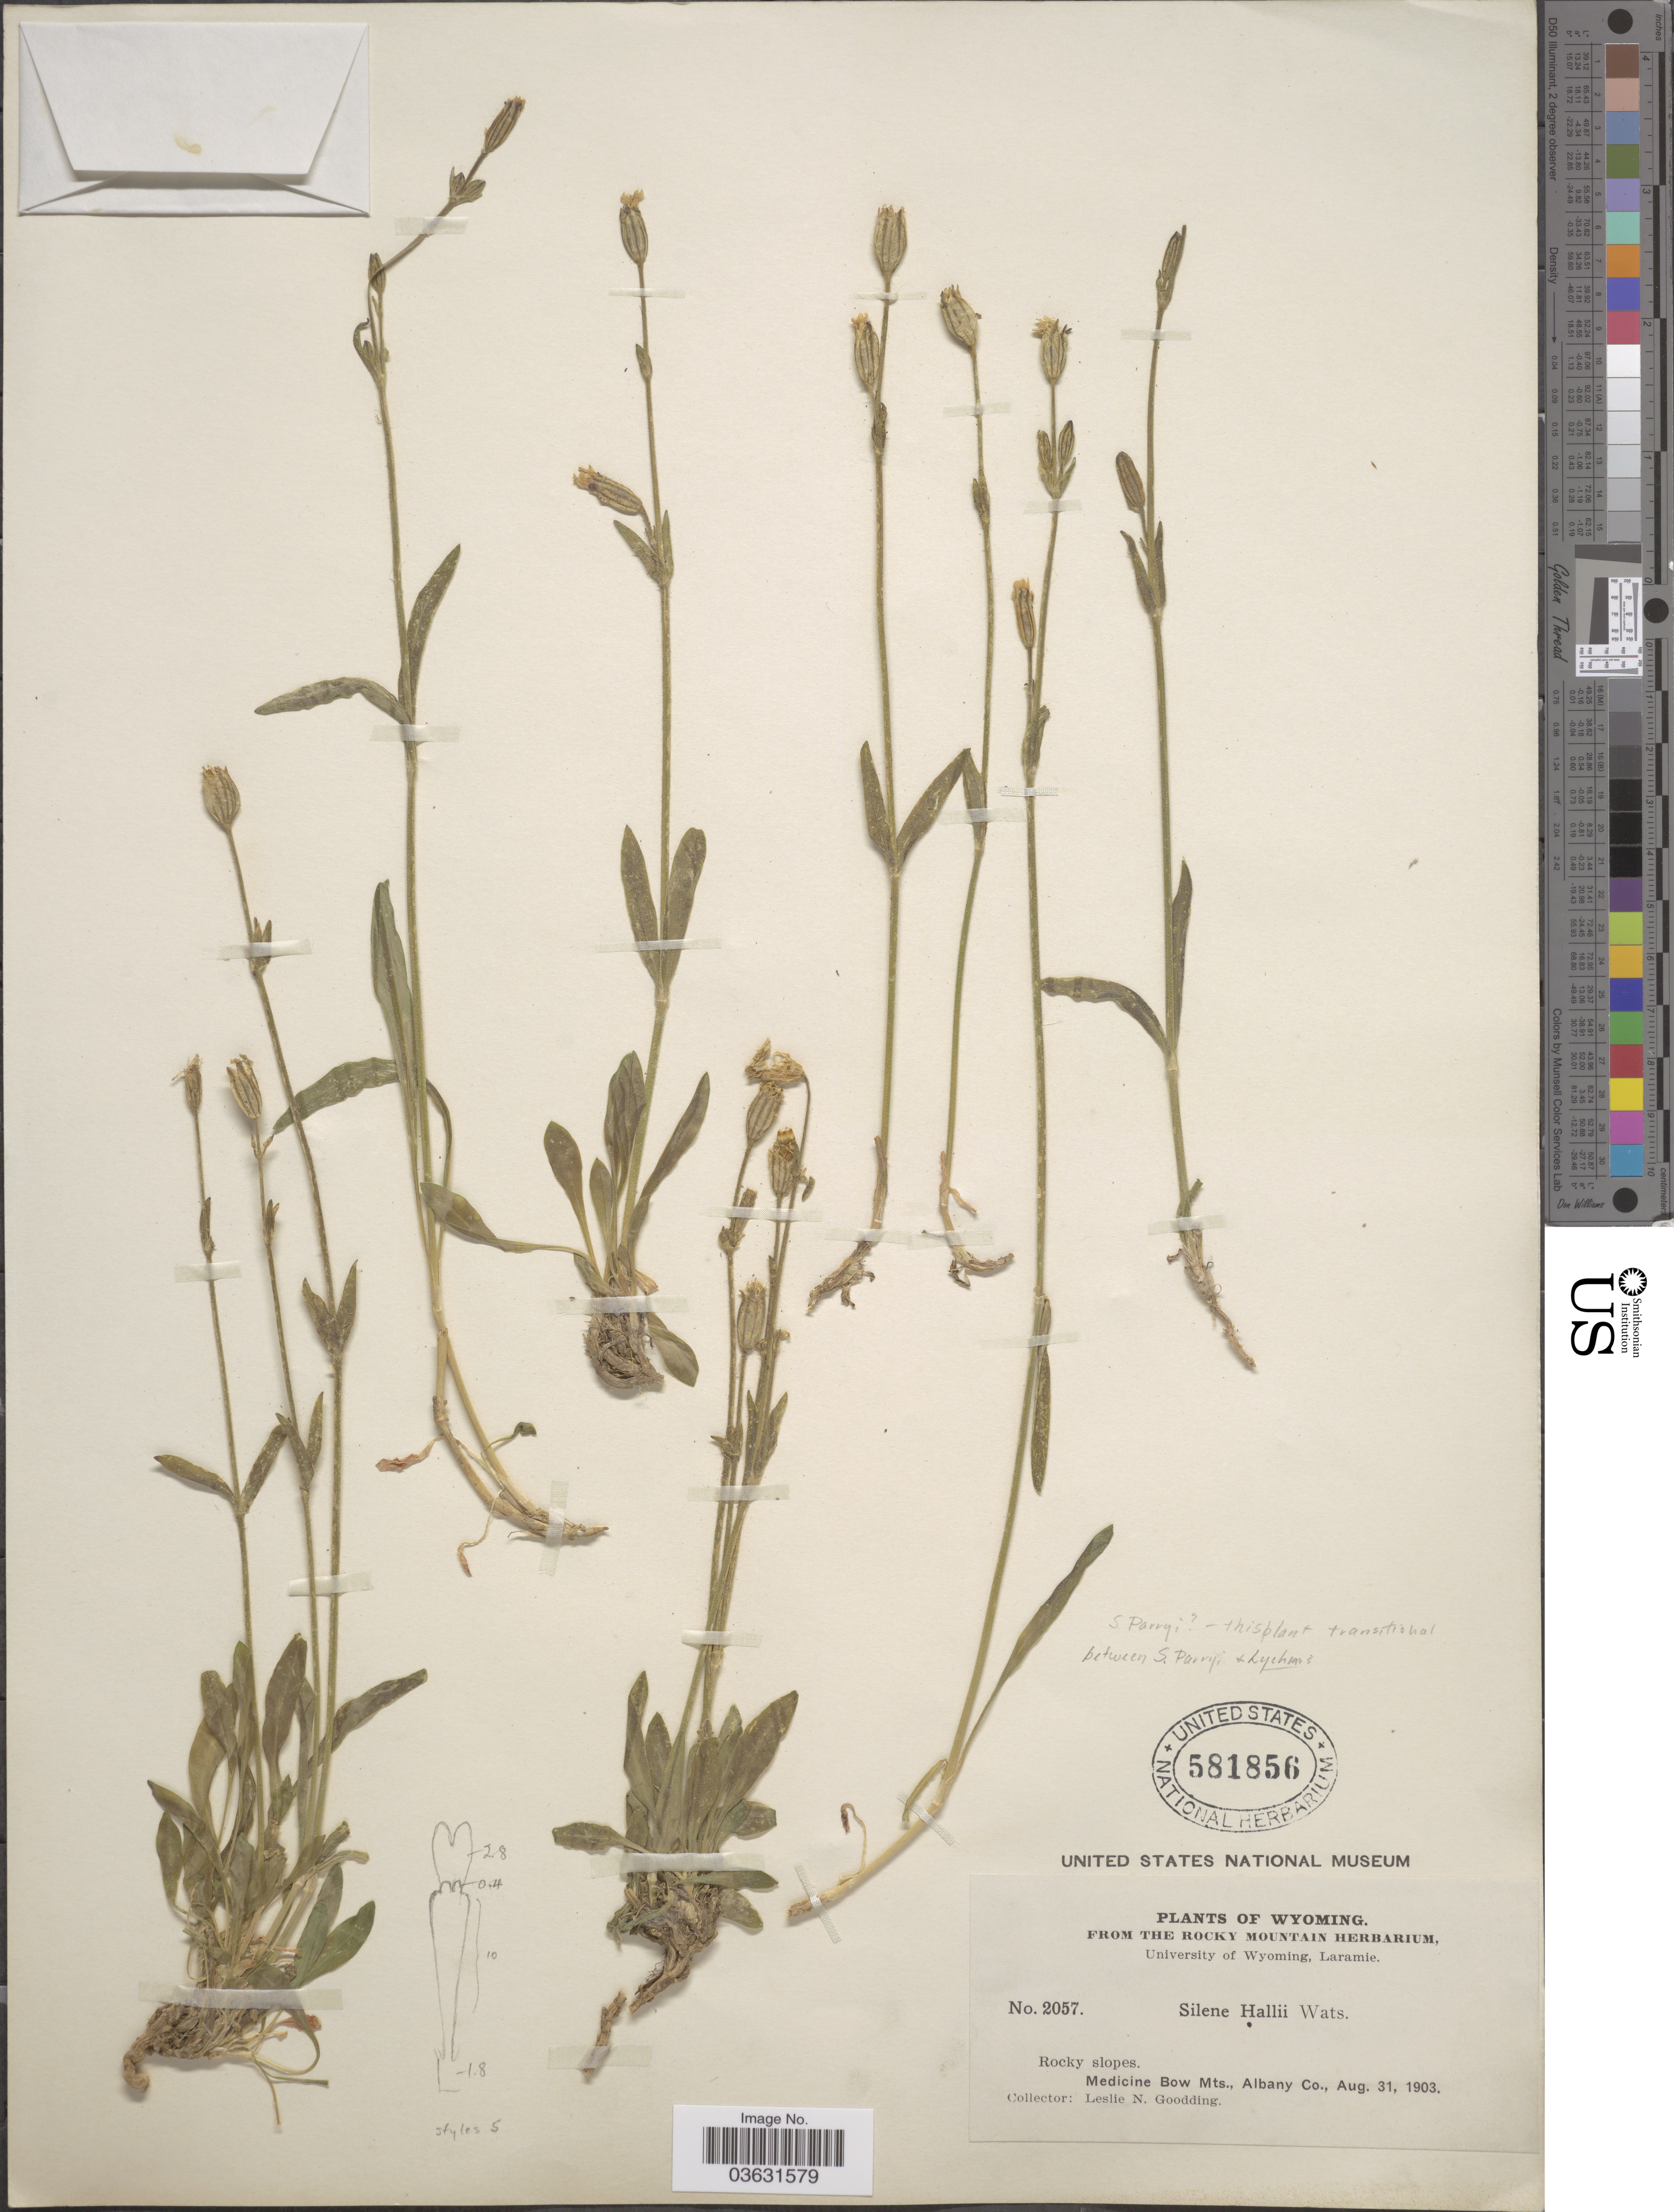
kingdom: Plantae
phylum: Tracheophyta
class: Magnoliopsida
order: Caryophyllales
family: Caryophyllaceae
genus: Silene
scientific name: Silene parryi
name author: (S. Watson) C.L. Hitchc. & Maguire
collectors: L. N. Goodding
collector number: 2057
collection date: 1903-08-31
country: United States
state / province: Wyoming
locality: Medicine Bow Mts., Albany Co.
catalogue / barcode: US 581856